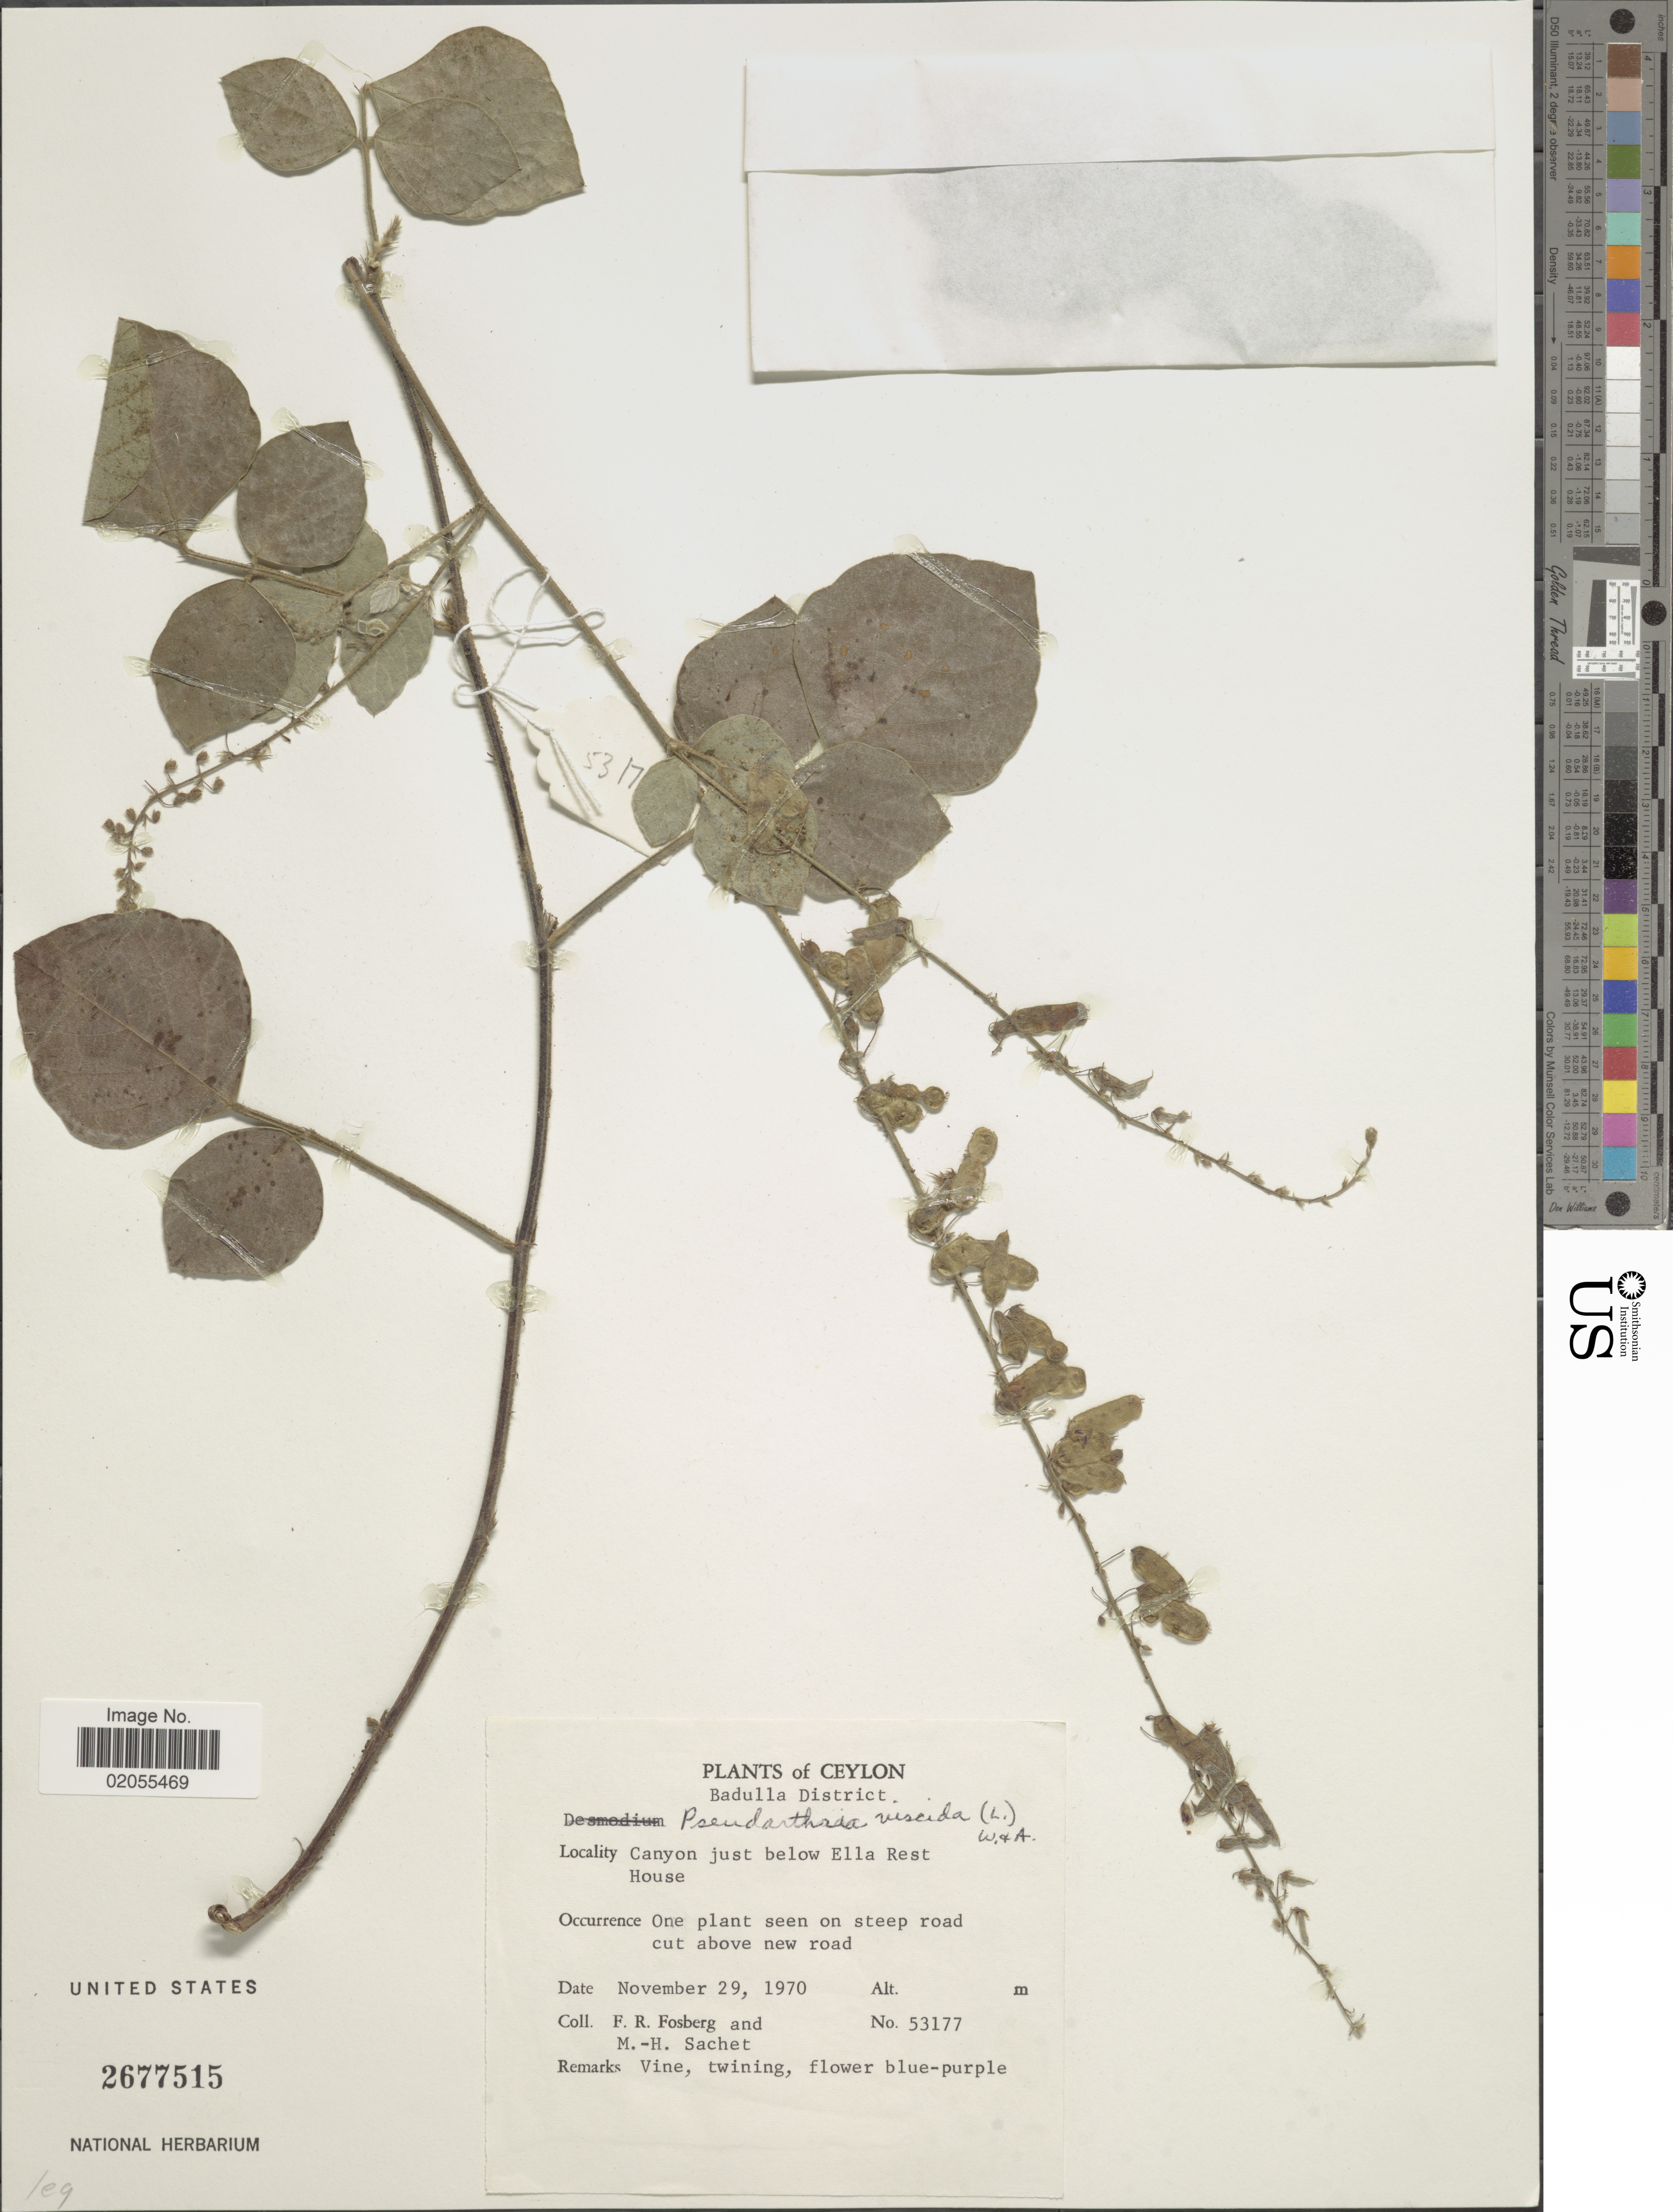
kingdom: Plantae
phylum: Tracheophyta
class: Magnoliopsida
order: Fabales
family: Fabaceae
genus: Pseudarthria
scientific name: Pseudarthria viscida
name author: (L.) Wight & Arn.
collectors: F. R. Fosberg & M.-H. Sachet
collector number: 53177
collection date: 1970-11-29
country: Sri Lanka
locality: Ceylon, Badulla District, canyon just below Ella Rest House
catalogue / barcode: US 2677515